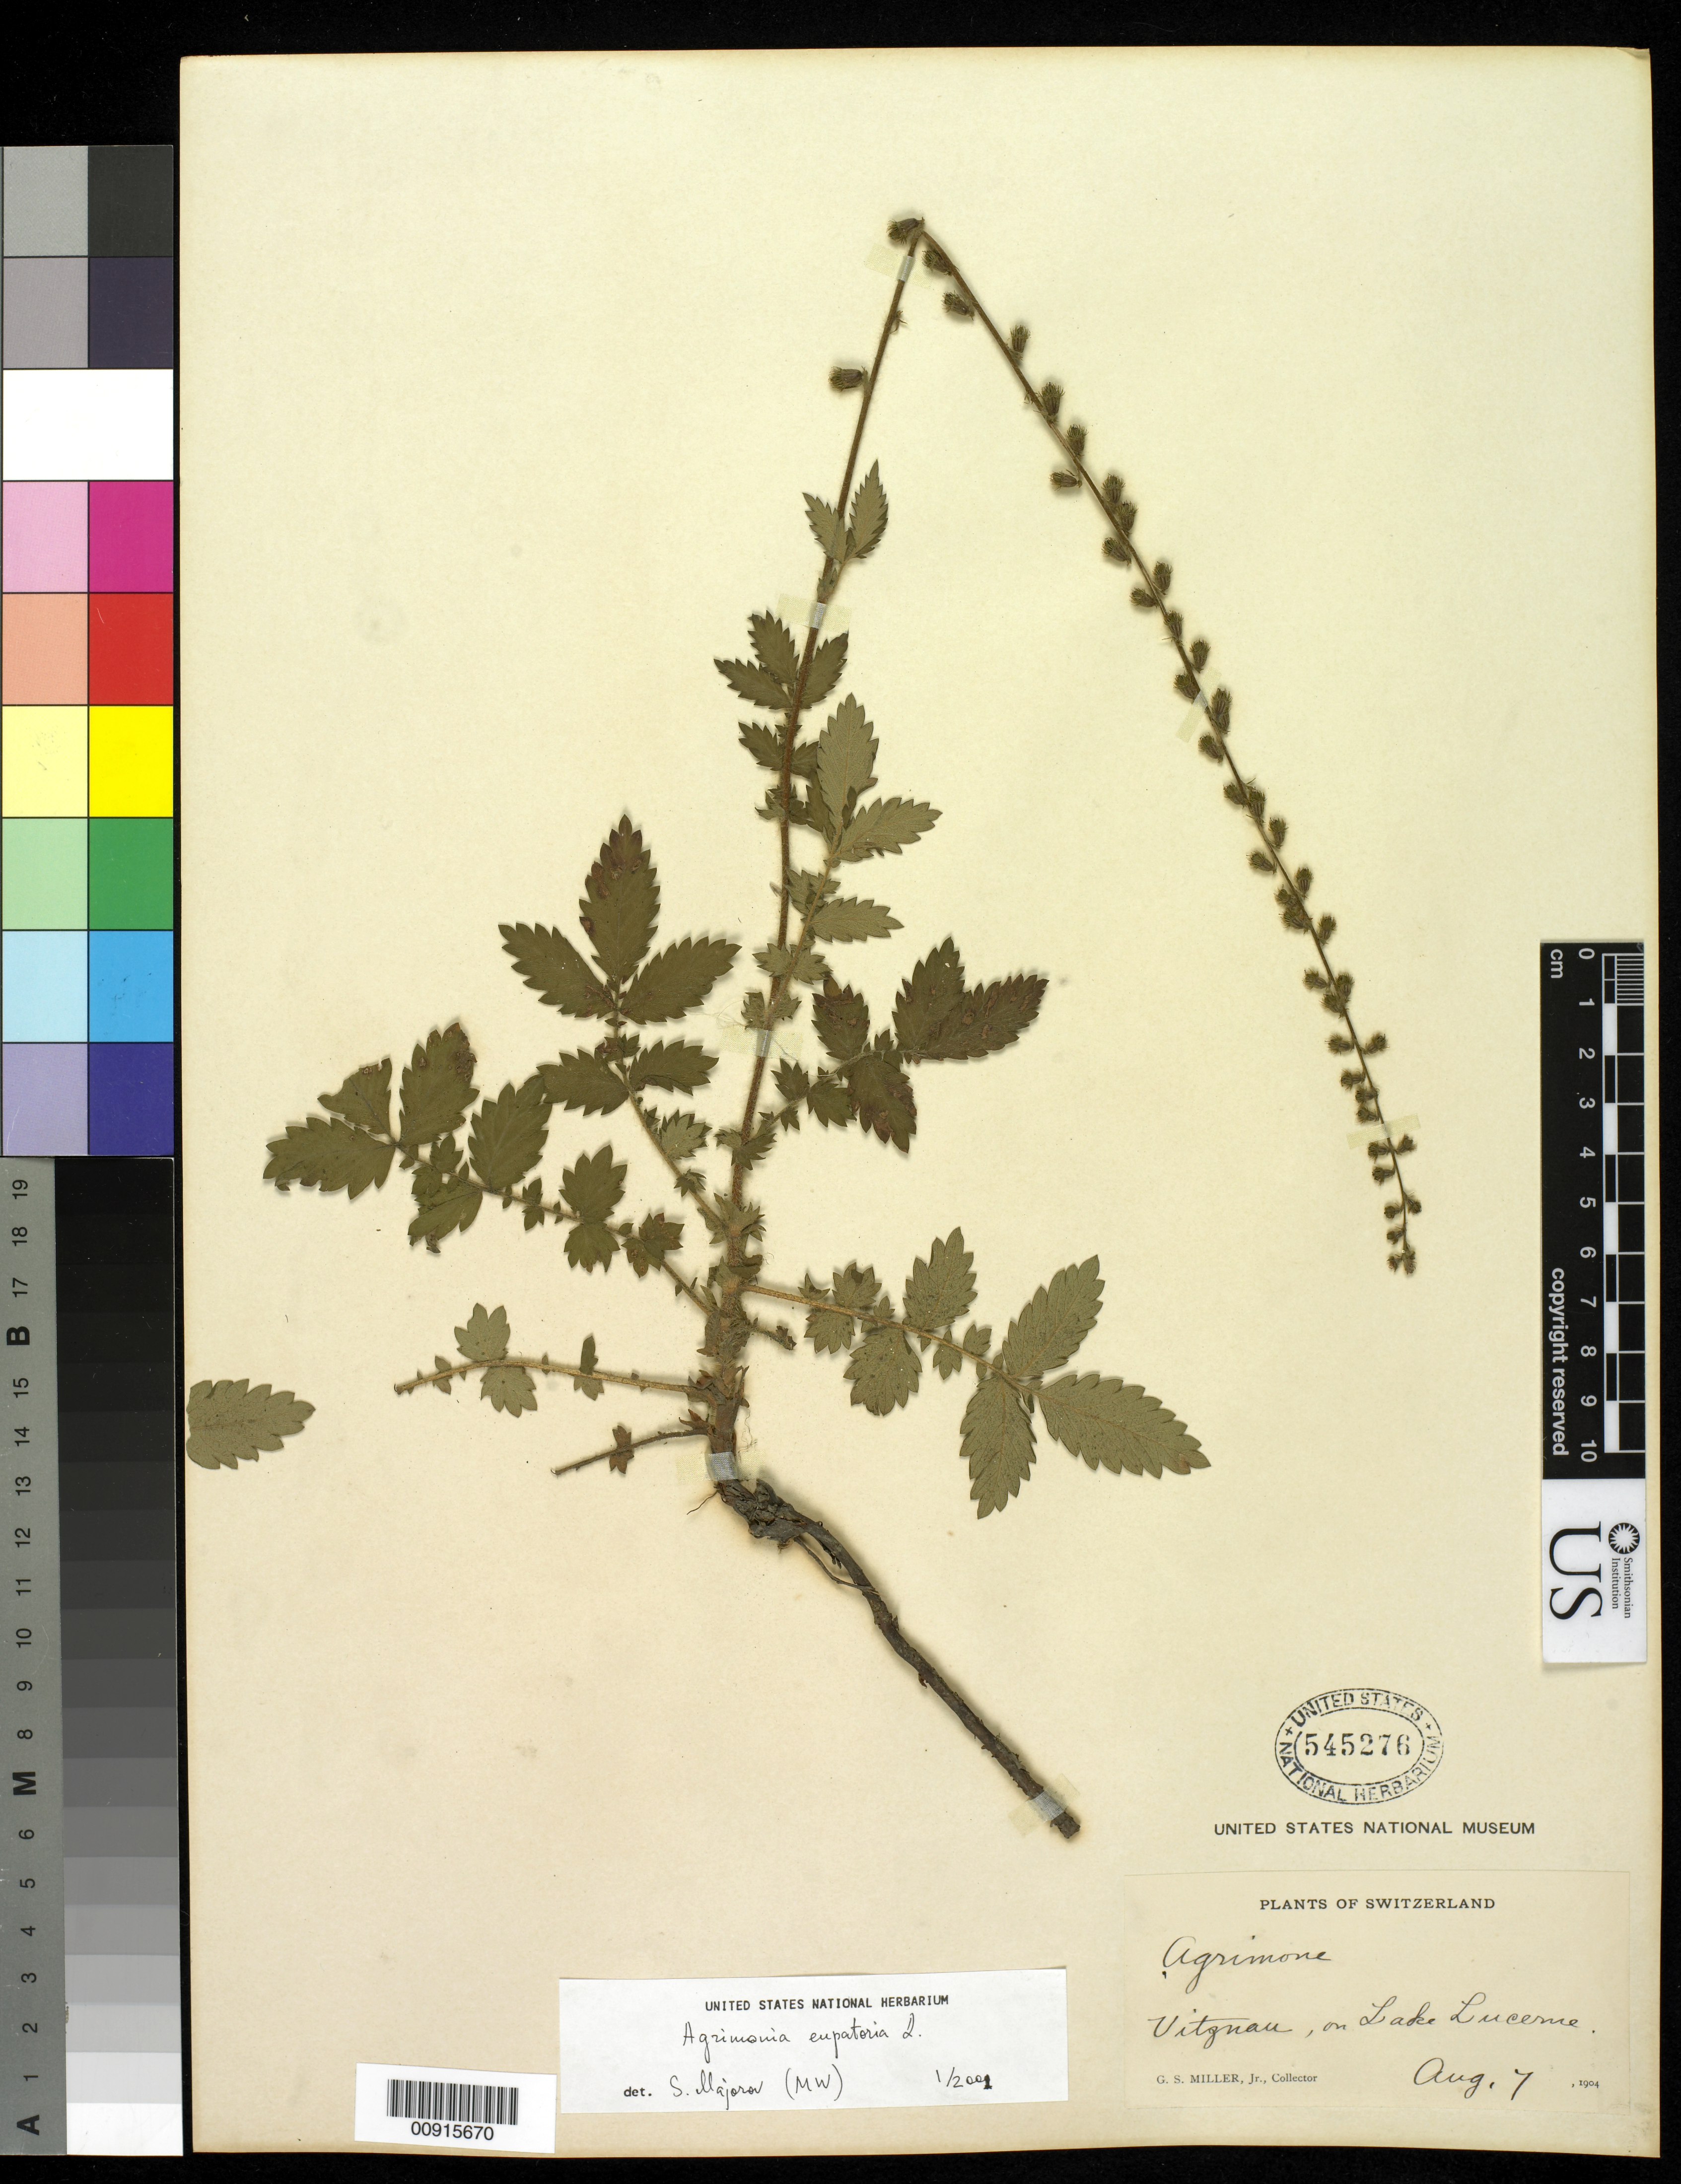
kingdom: Plantae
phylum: Tracheophyta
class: Magnoliopsida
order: Rosales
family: Rosaceae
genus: Agrimonia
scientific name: Agrimonia eupatoria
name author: L.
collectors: G. S. Miller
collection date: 1904-08-07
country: Switzerland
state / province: Lucerne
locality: Vitznau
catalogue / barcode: US 545276